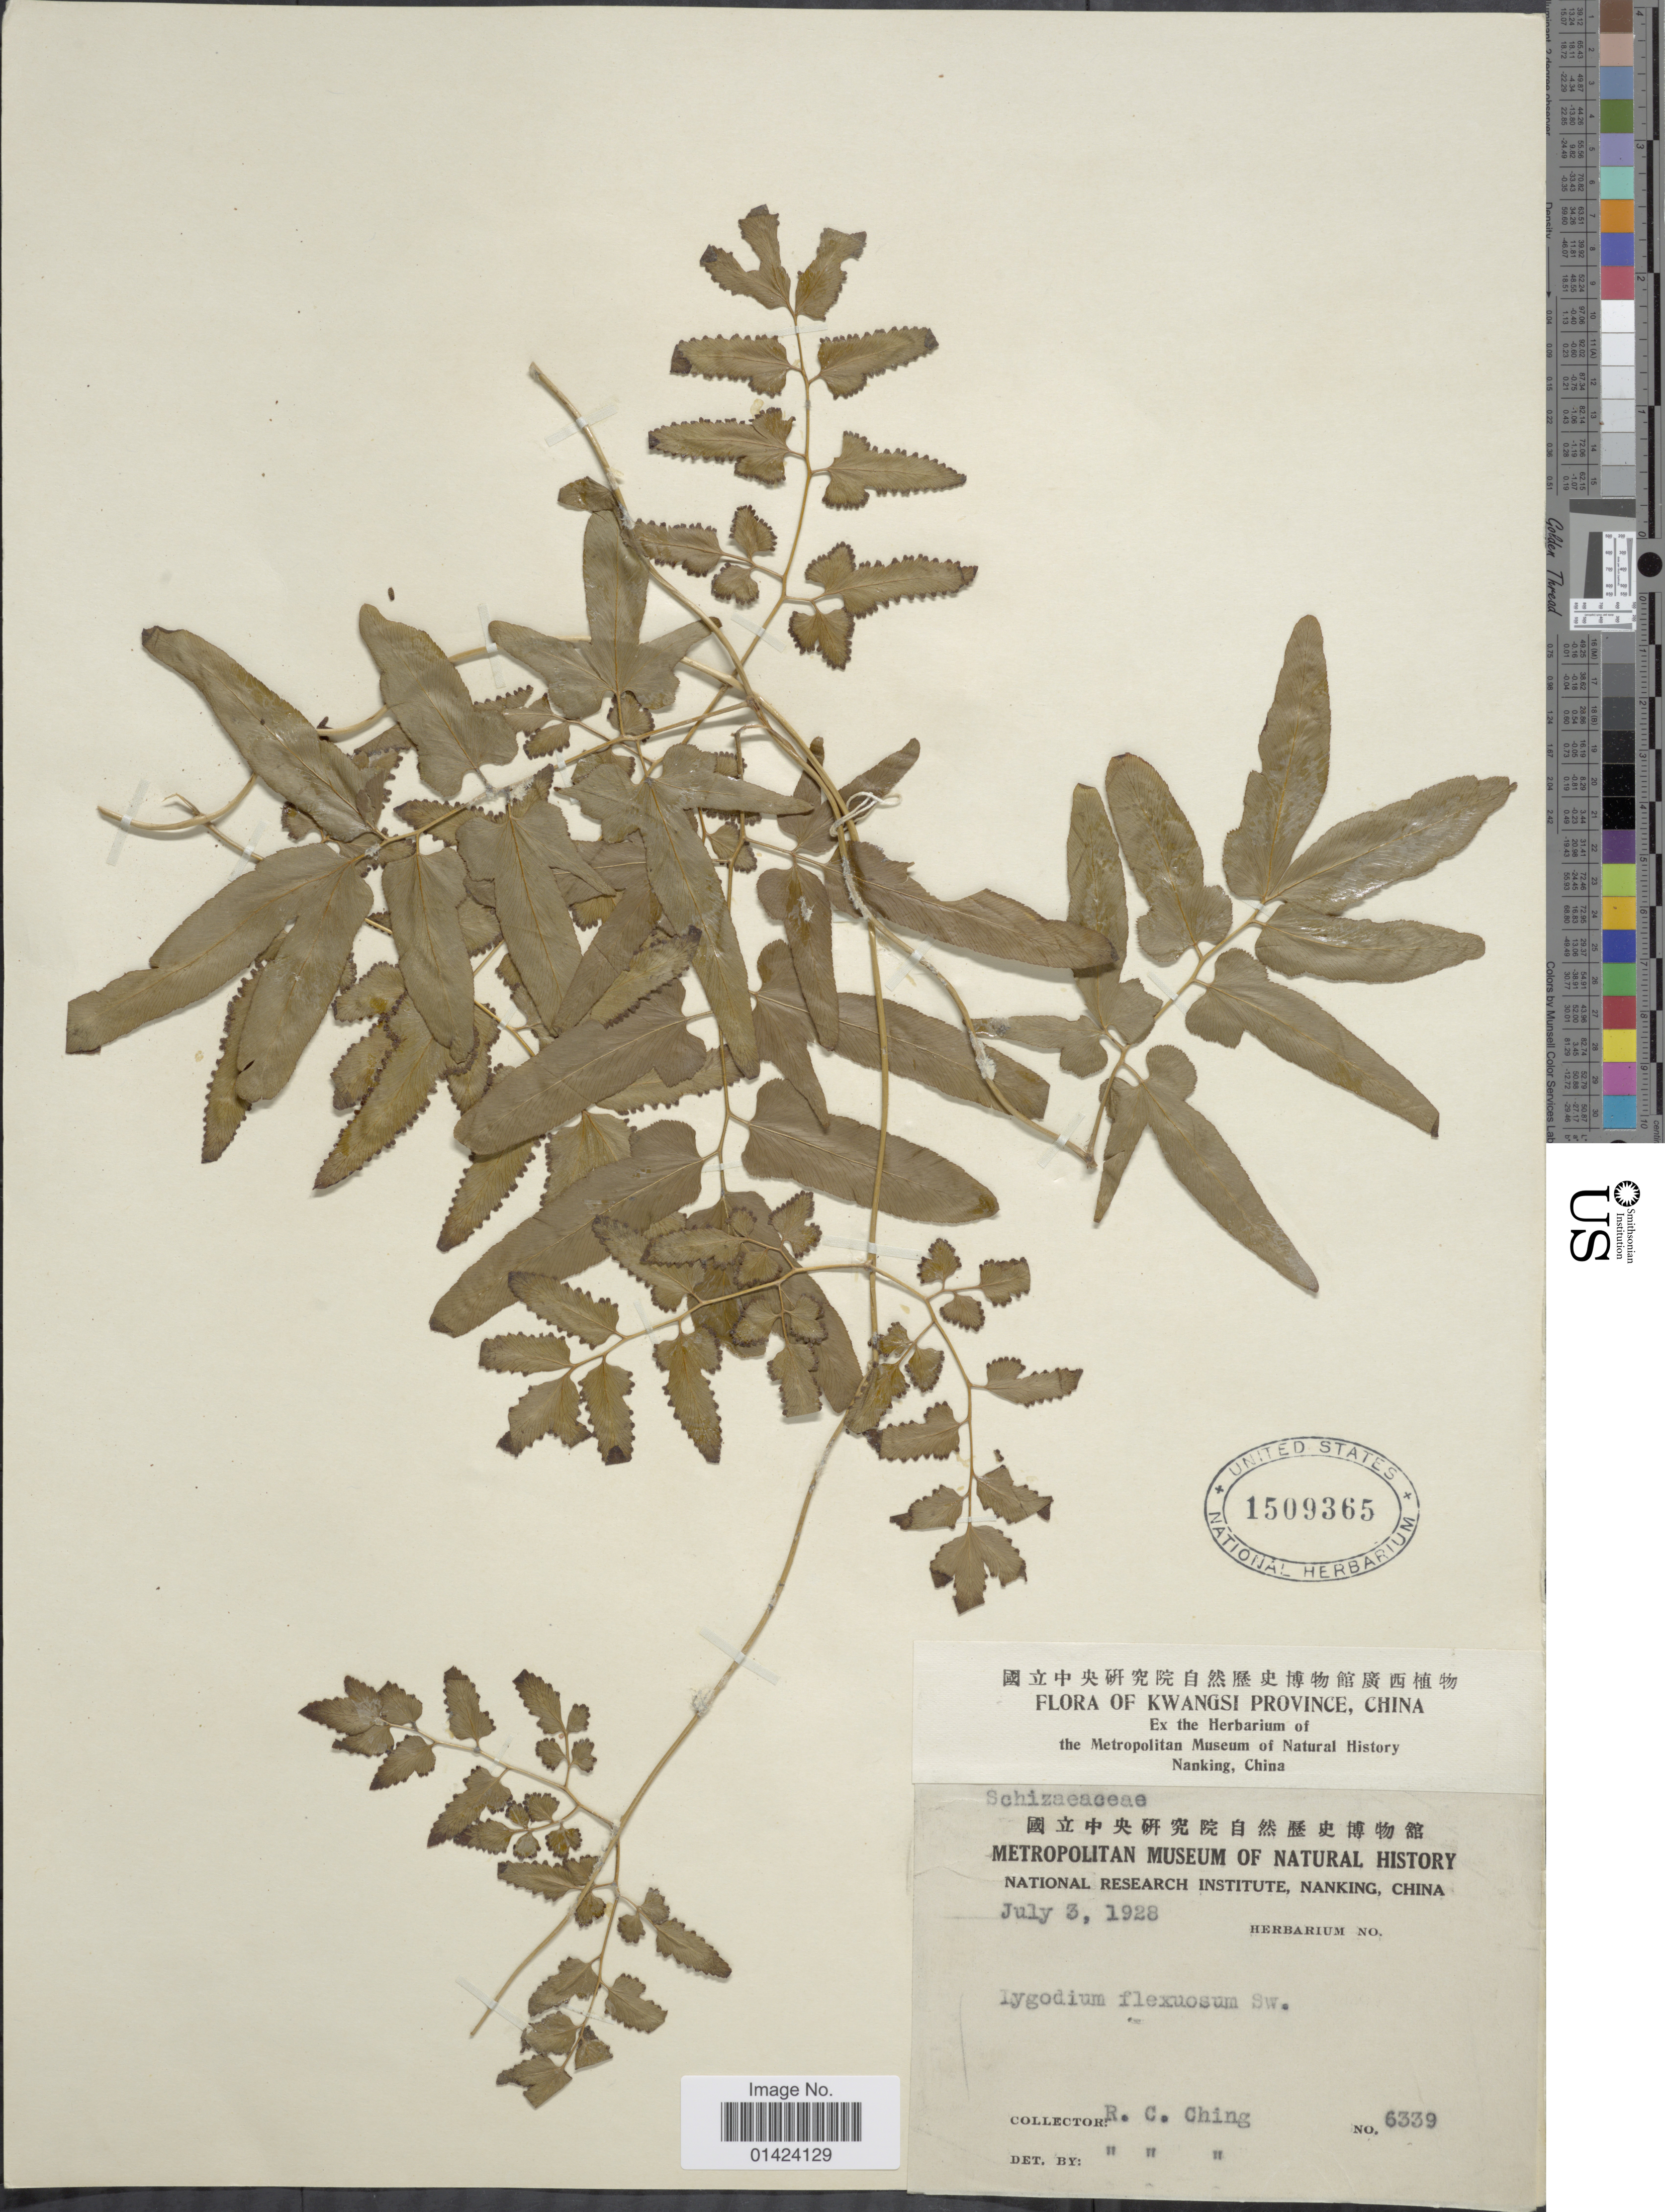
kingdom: Plantae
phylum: Tracheophyta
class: Polypodiopsida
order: Schizaeales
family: Lygodiaceae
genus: Lygodium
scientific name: Lygodium flexuosum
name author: Sw.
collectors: R. C. Ching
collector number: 6339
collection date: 1928-07-03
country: China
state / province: Guangxi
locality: Kwangsi province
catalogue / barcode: US 1509365